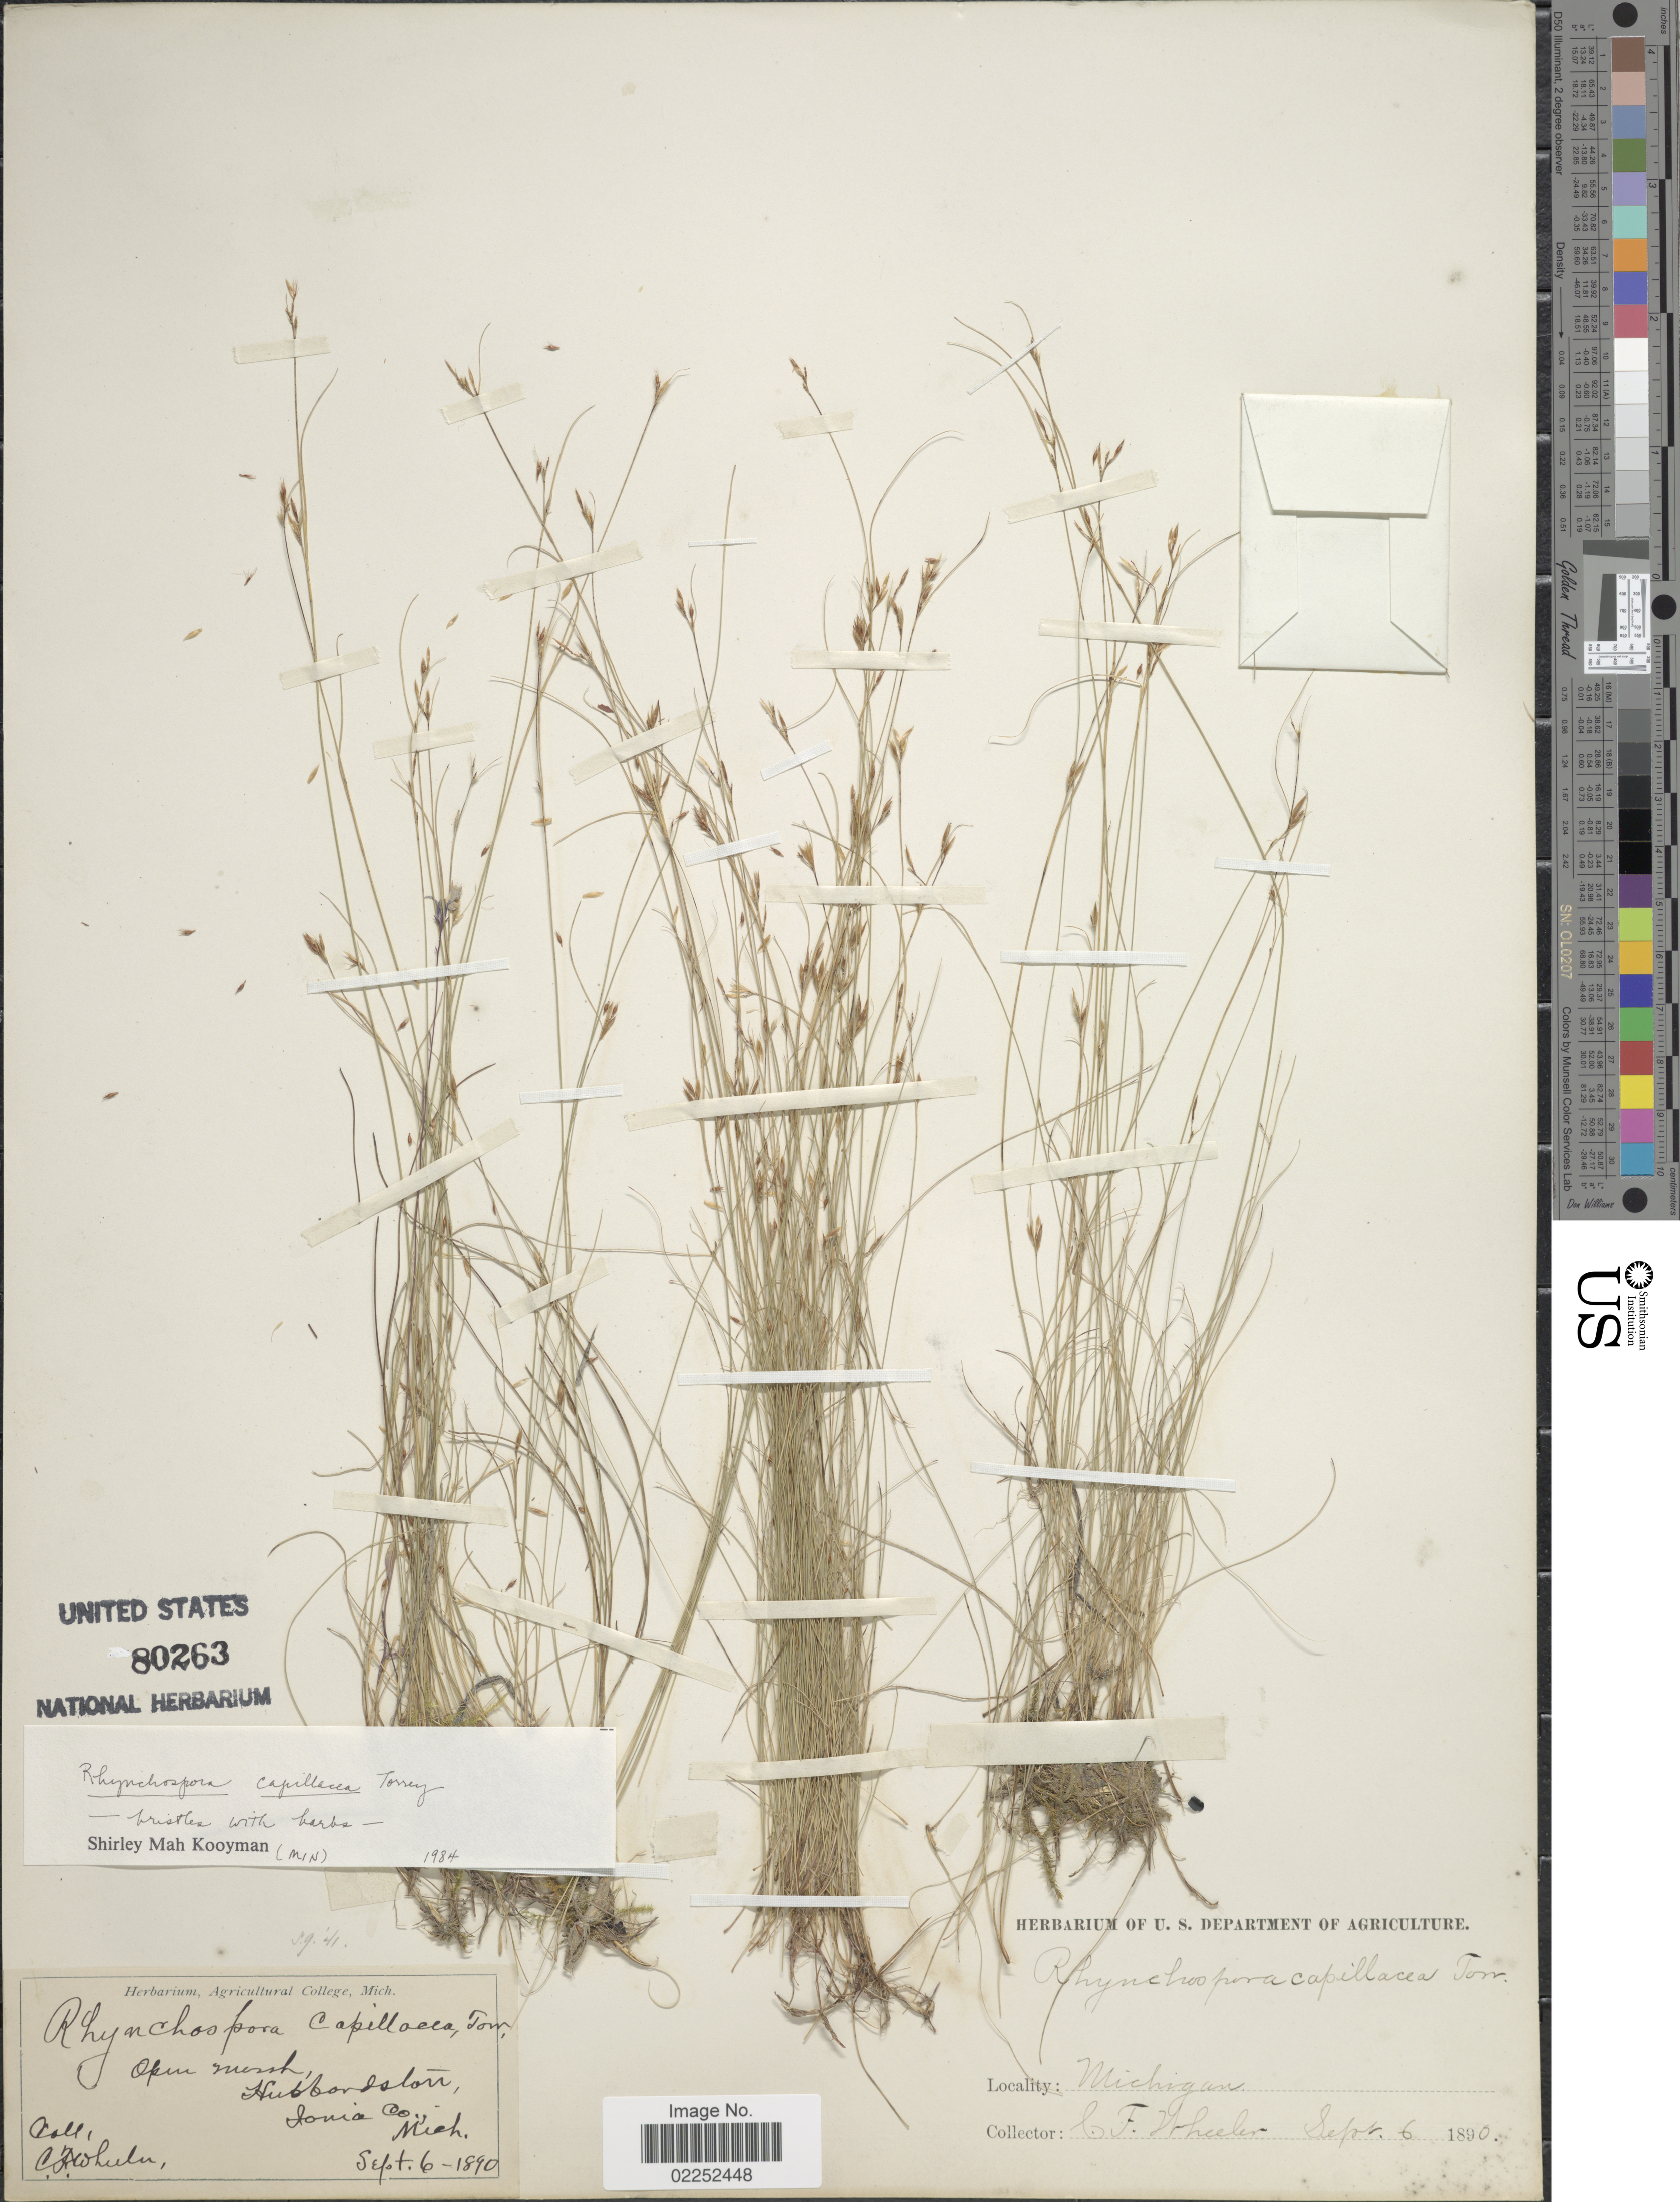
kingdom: Plantae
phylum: Tracheophyta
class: Liliopsida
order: Poales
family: Cyperaceae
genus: Rhynchospora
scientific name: Rhynchospora capillacea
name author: Torr.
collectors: C. Wheeler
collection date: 1890-09-06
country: United States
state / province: Michigan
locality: Open marsh, Hubbardston, Ionia Co.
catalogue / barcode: US 80263